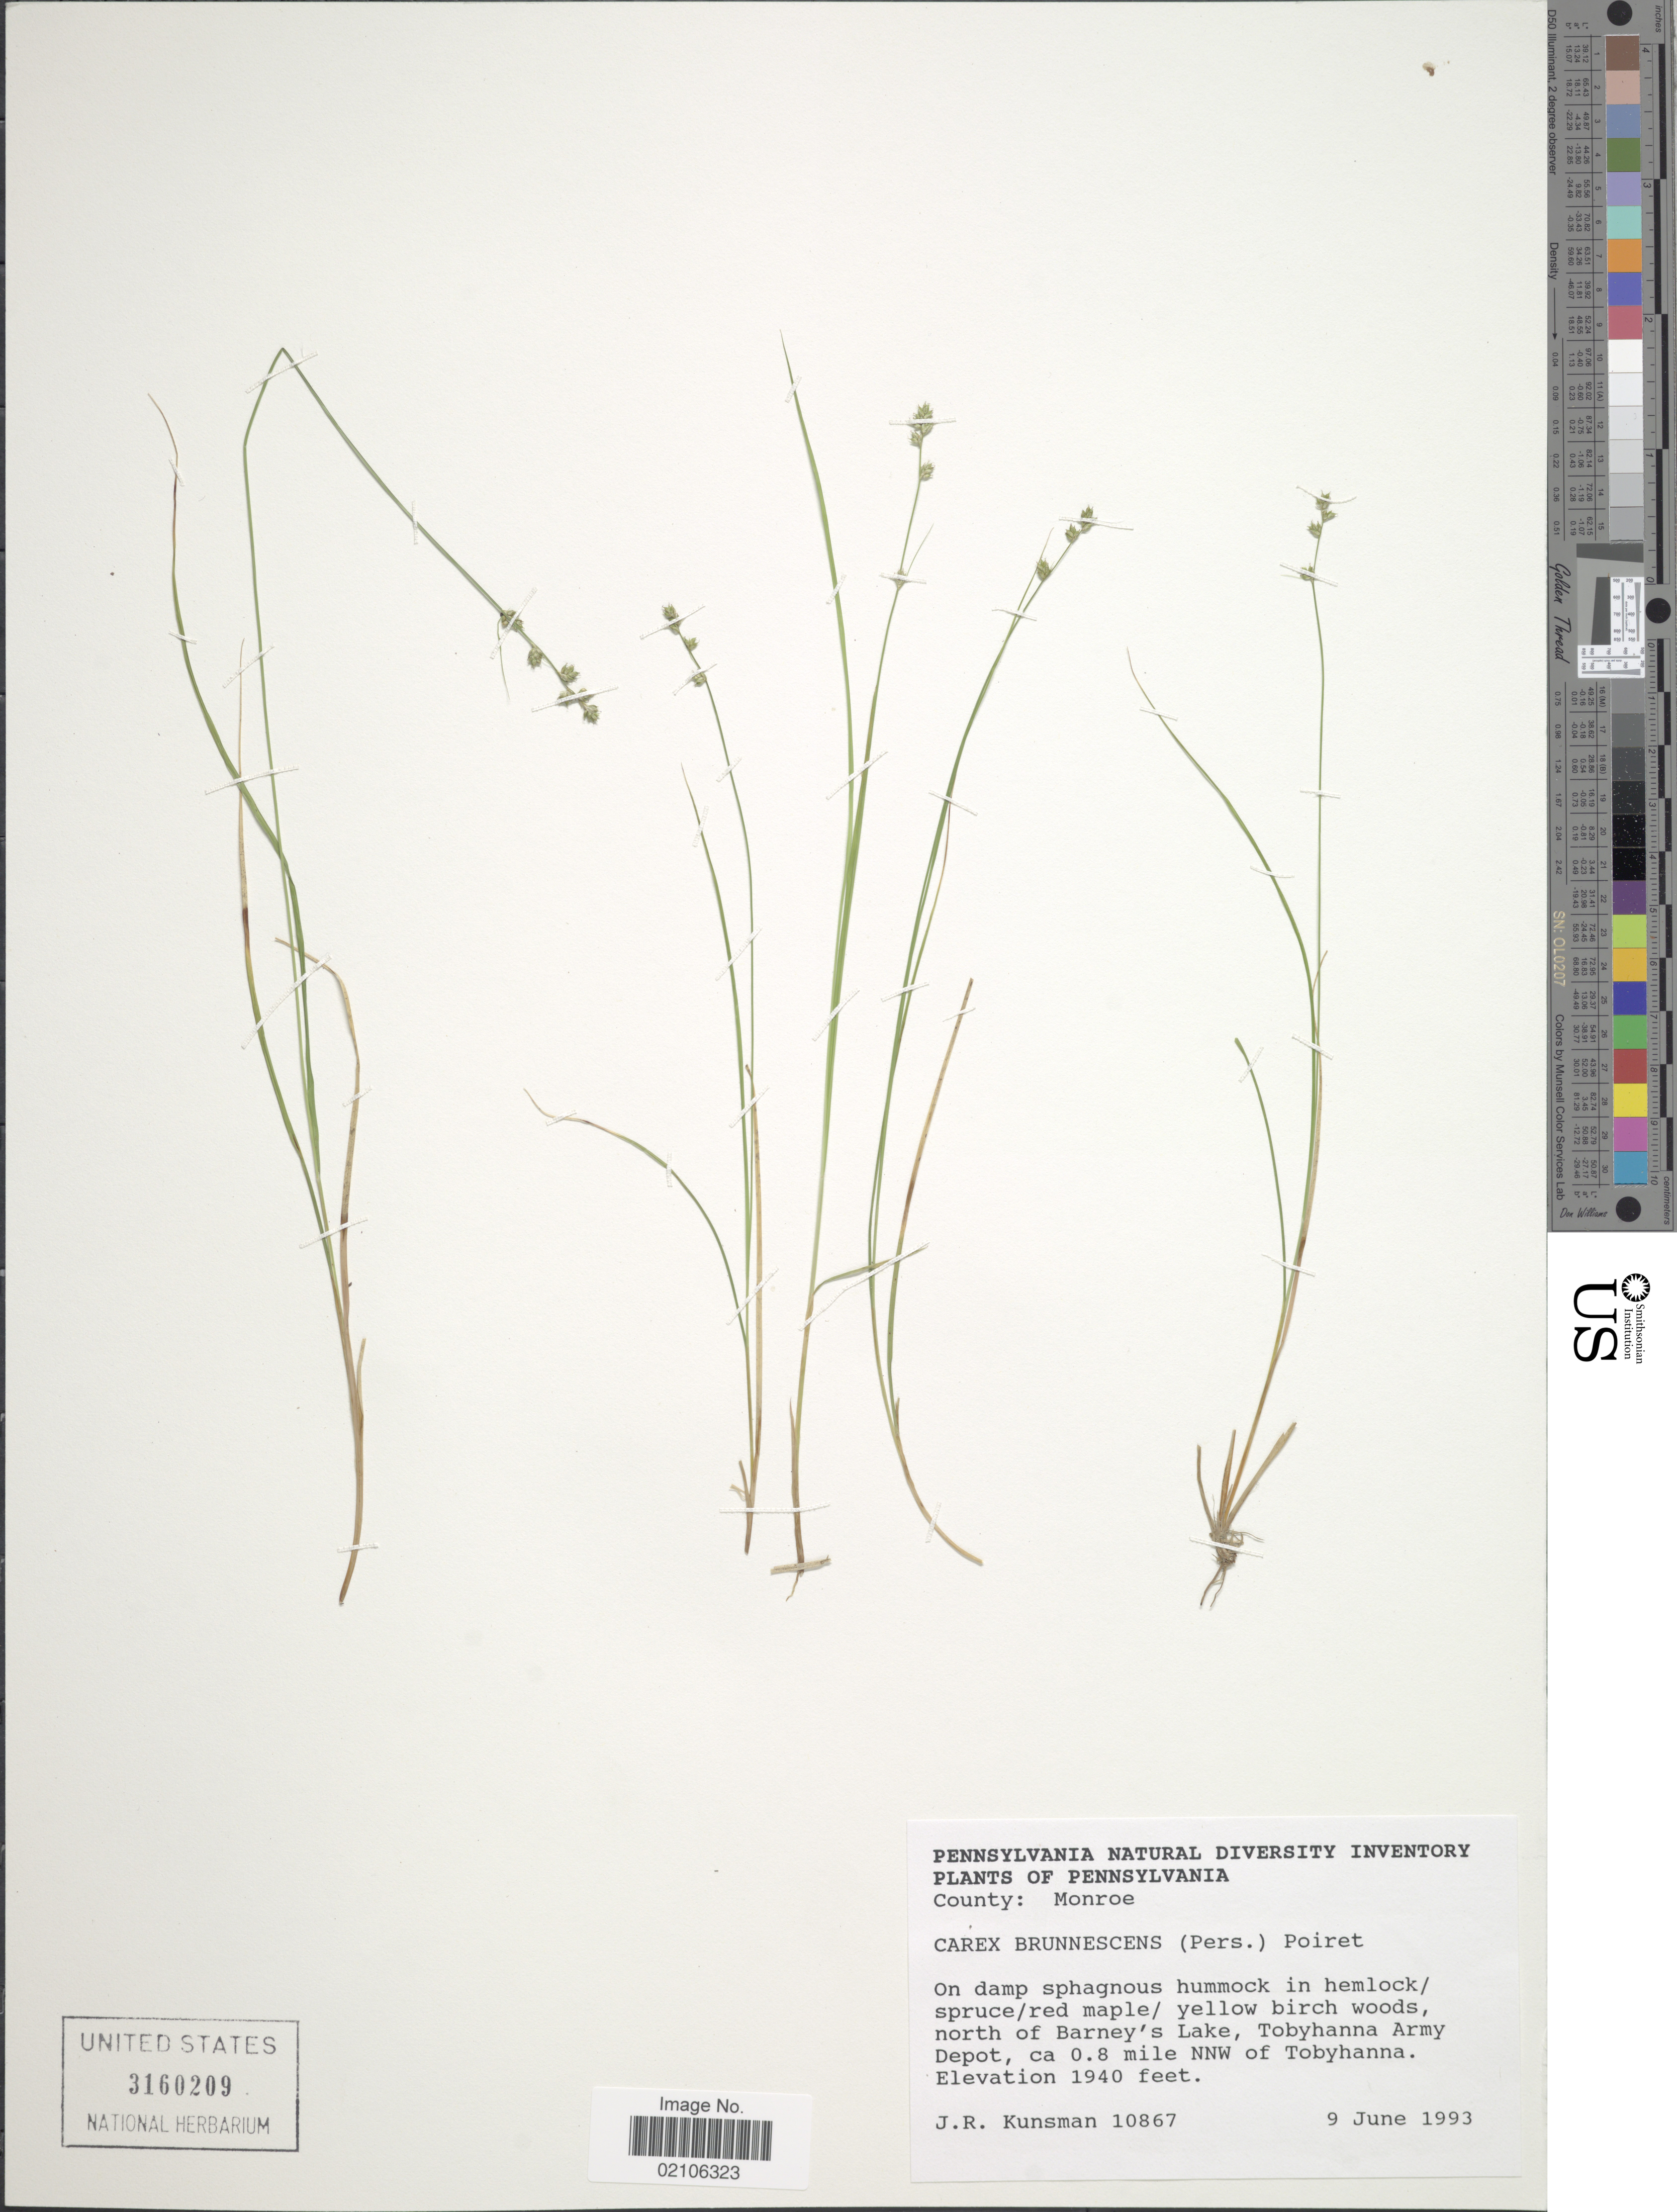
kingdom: Plantae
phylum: Tracheophyta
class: Liliopsida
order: Poales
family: Cyperaceae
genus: Carex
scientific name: Carex brunnescens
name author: (Pers.) Poir.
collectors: J. Kunsman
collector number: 10867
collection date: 1993-06-09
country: United States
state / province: Pennsylvania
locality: County: Monroe, north of Barney's Lake, Tobyhanna Army Depot, ca 0.8 mile NNW of Tobyhanna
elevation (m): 591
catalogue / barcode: US 3160209